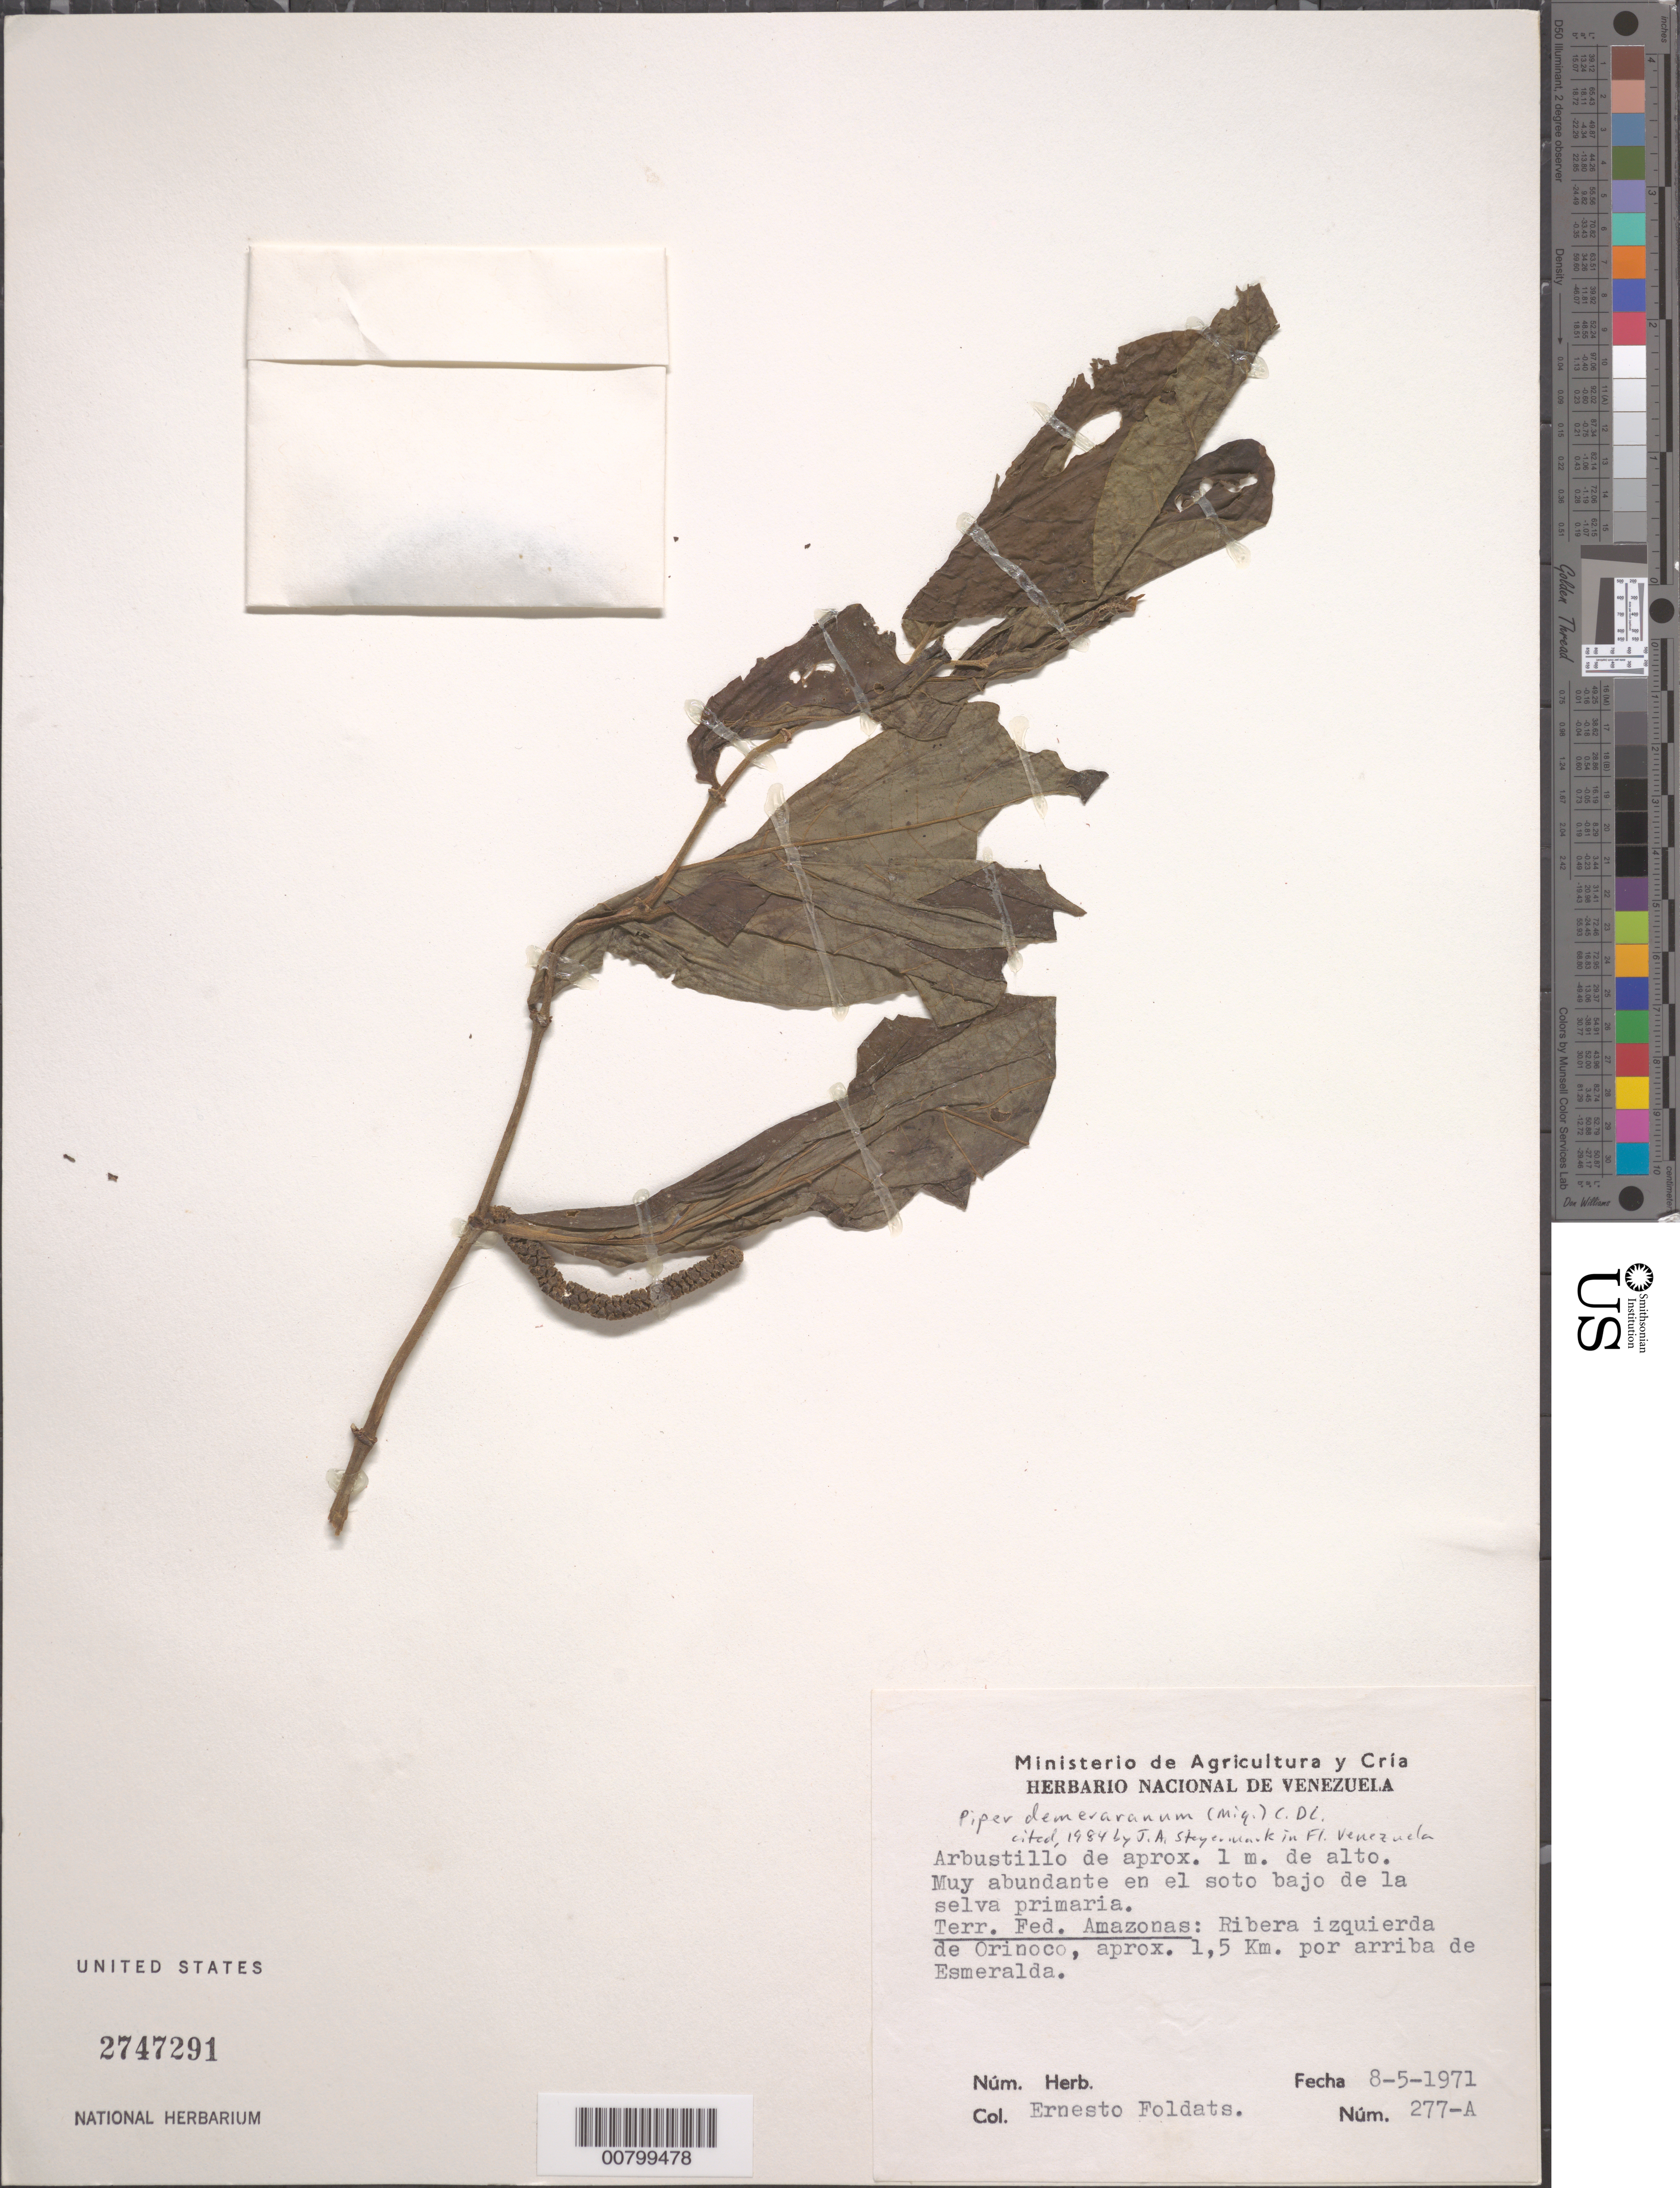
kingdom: Plantae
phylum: Tracheophyta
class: Magnoliopsida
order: Piperales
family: Piperaceae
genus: Piper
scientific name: Piper demeraranum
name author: (Miq.) C. DC.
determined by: Steyermark, Julian A., (VEN)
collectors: E. Foldats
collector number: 277 A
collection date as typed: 8-May-71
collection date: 1971-05-08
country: Venezuela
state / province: Amazonas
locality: Río Orinoco, 1.5 km from Esmeralda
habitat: Soto bajo de la selva primaraia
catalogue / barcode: US 2747291